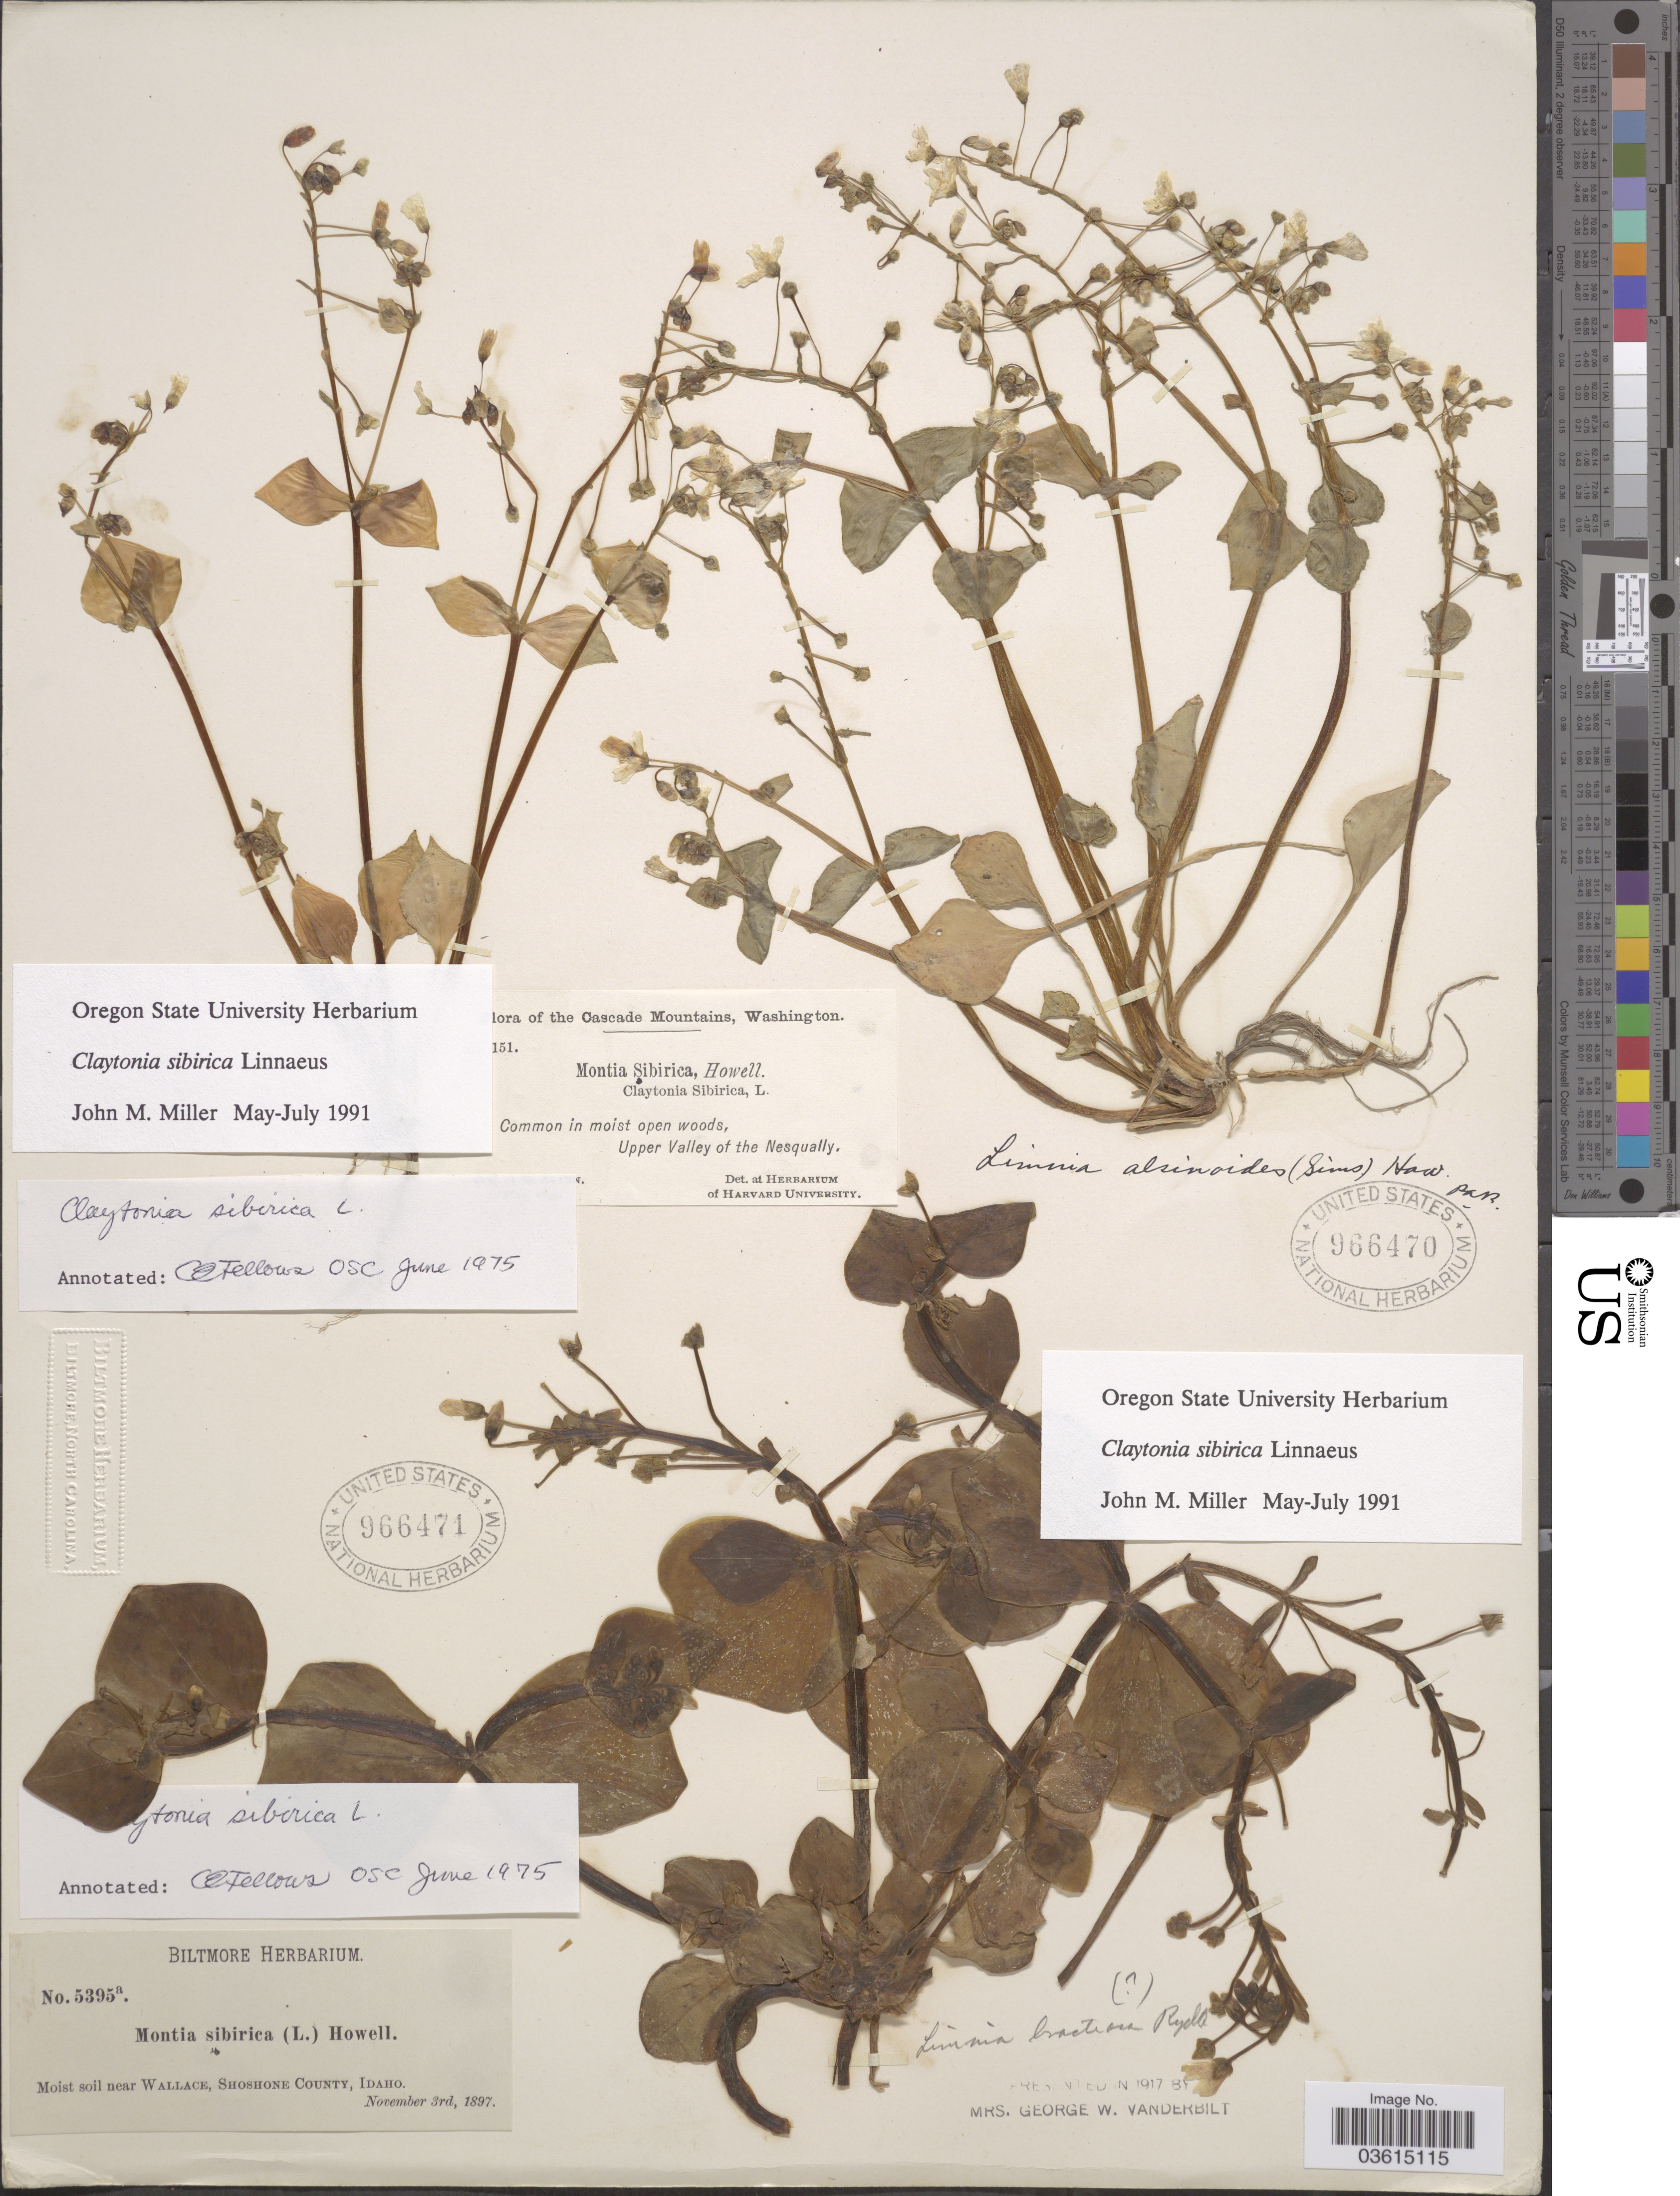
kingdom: Plantae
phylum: Tracheophyta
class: Magnoliopsida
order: Caryophyllales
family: Montiaceae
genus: Claytonia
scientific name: Claytonia sibirica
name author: L.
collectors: ex herb. Biltmore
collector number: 5395a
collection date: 1897-11-03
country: United States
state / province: Idaho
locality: Near Wallace, Shoshone County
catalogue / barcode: US 966471-2